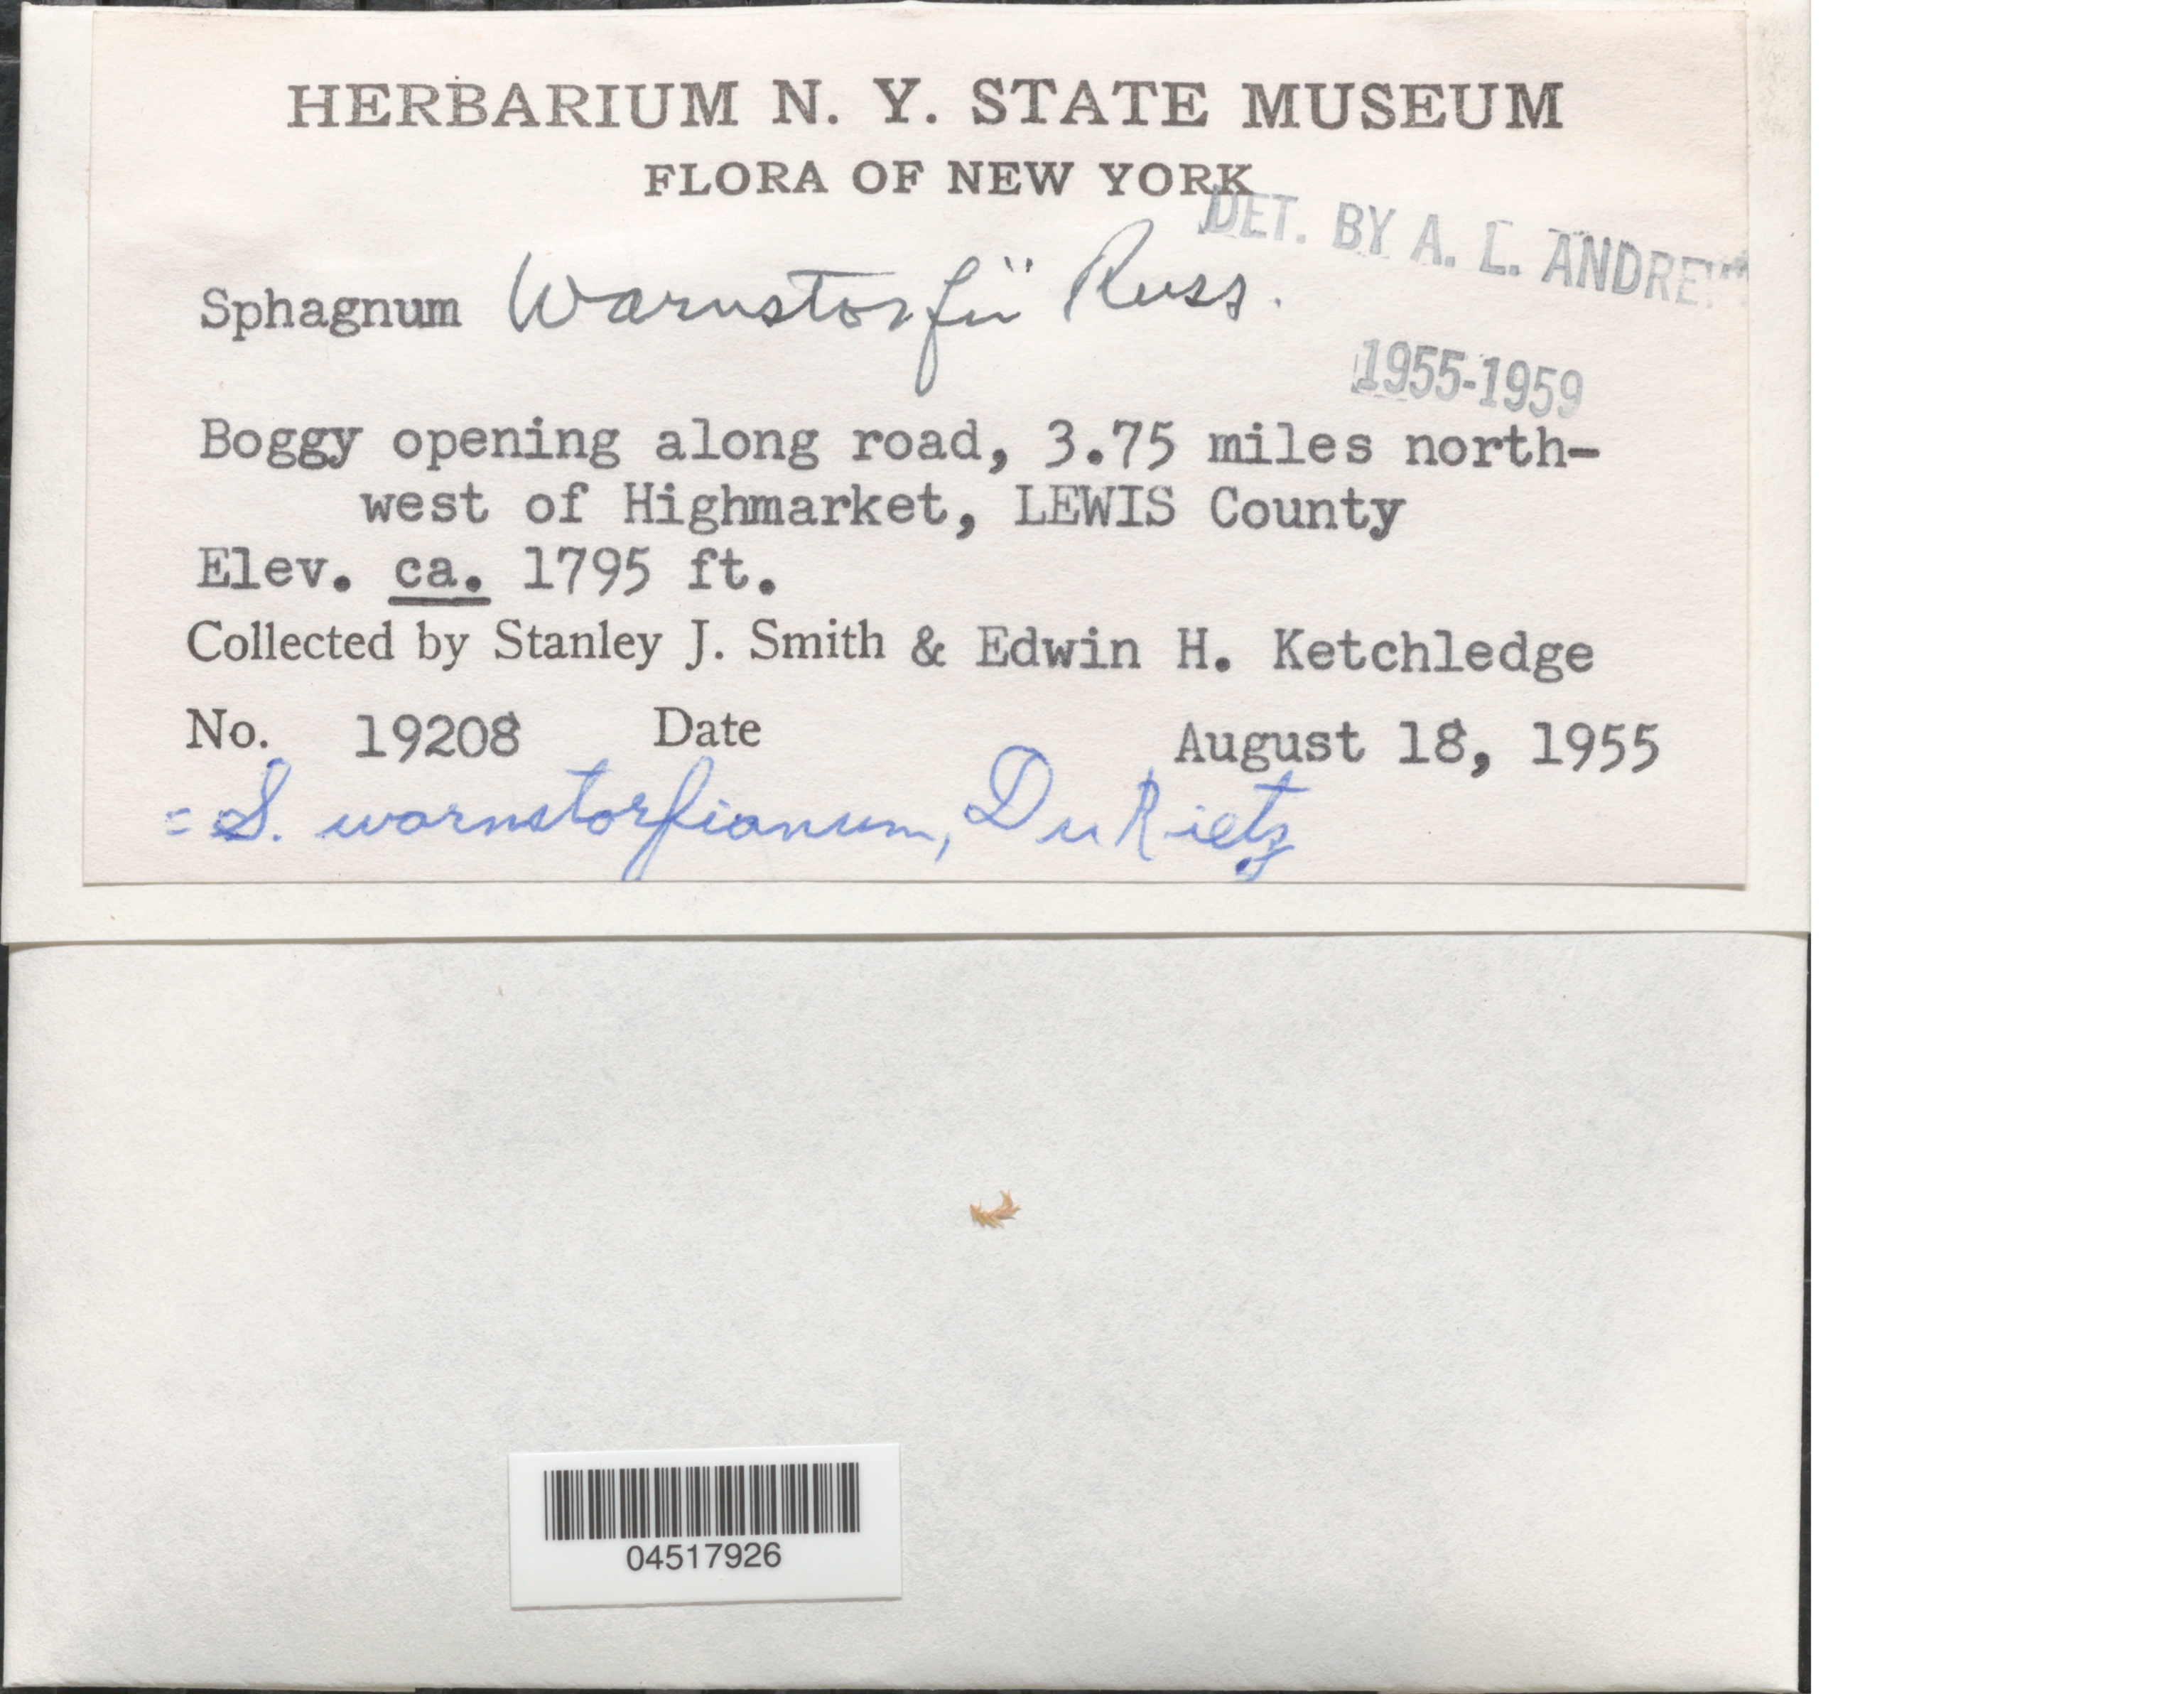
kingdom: Plantae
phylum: Bryophyta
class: Sphagnopsida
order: Sphagnales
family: Sphagnaceae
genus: Sphagnum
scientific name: Sphagnum warnstorfii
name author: Russow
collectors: S. Smith & E. Ketchledge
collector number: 19208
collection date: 1955-08-18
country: United States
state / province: New York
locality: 3.75 miles northwest of Highmarket, Lewis County.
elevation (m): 547